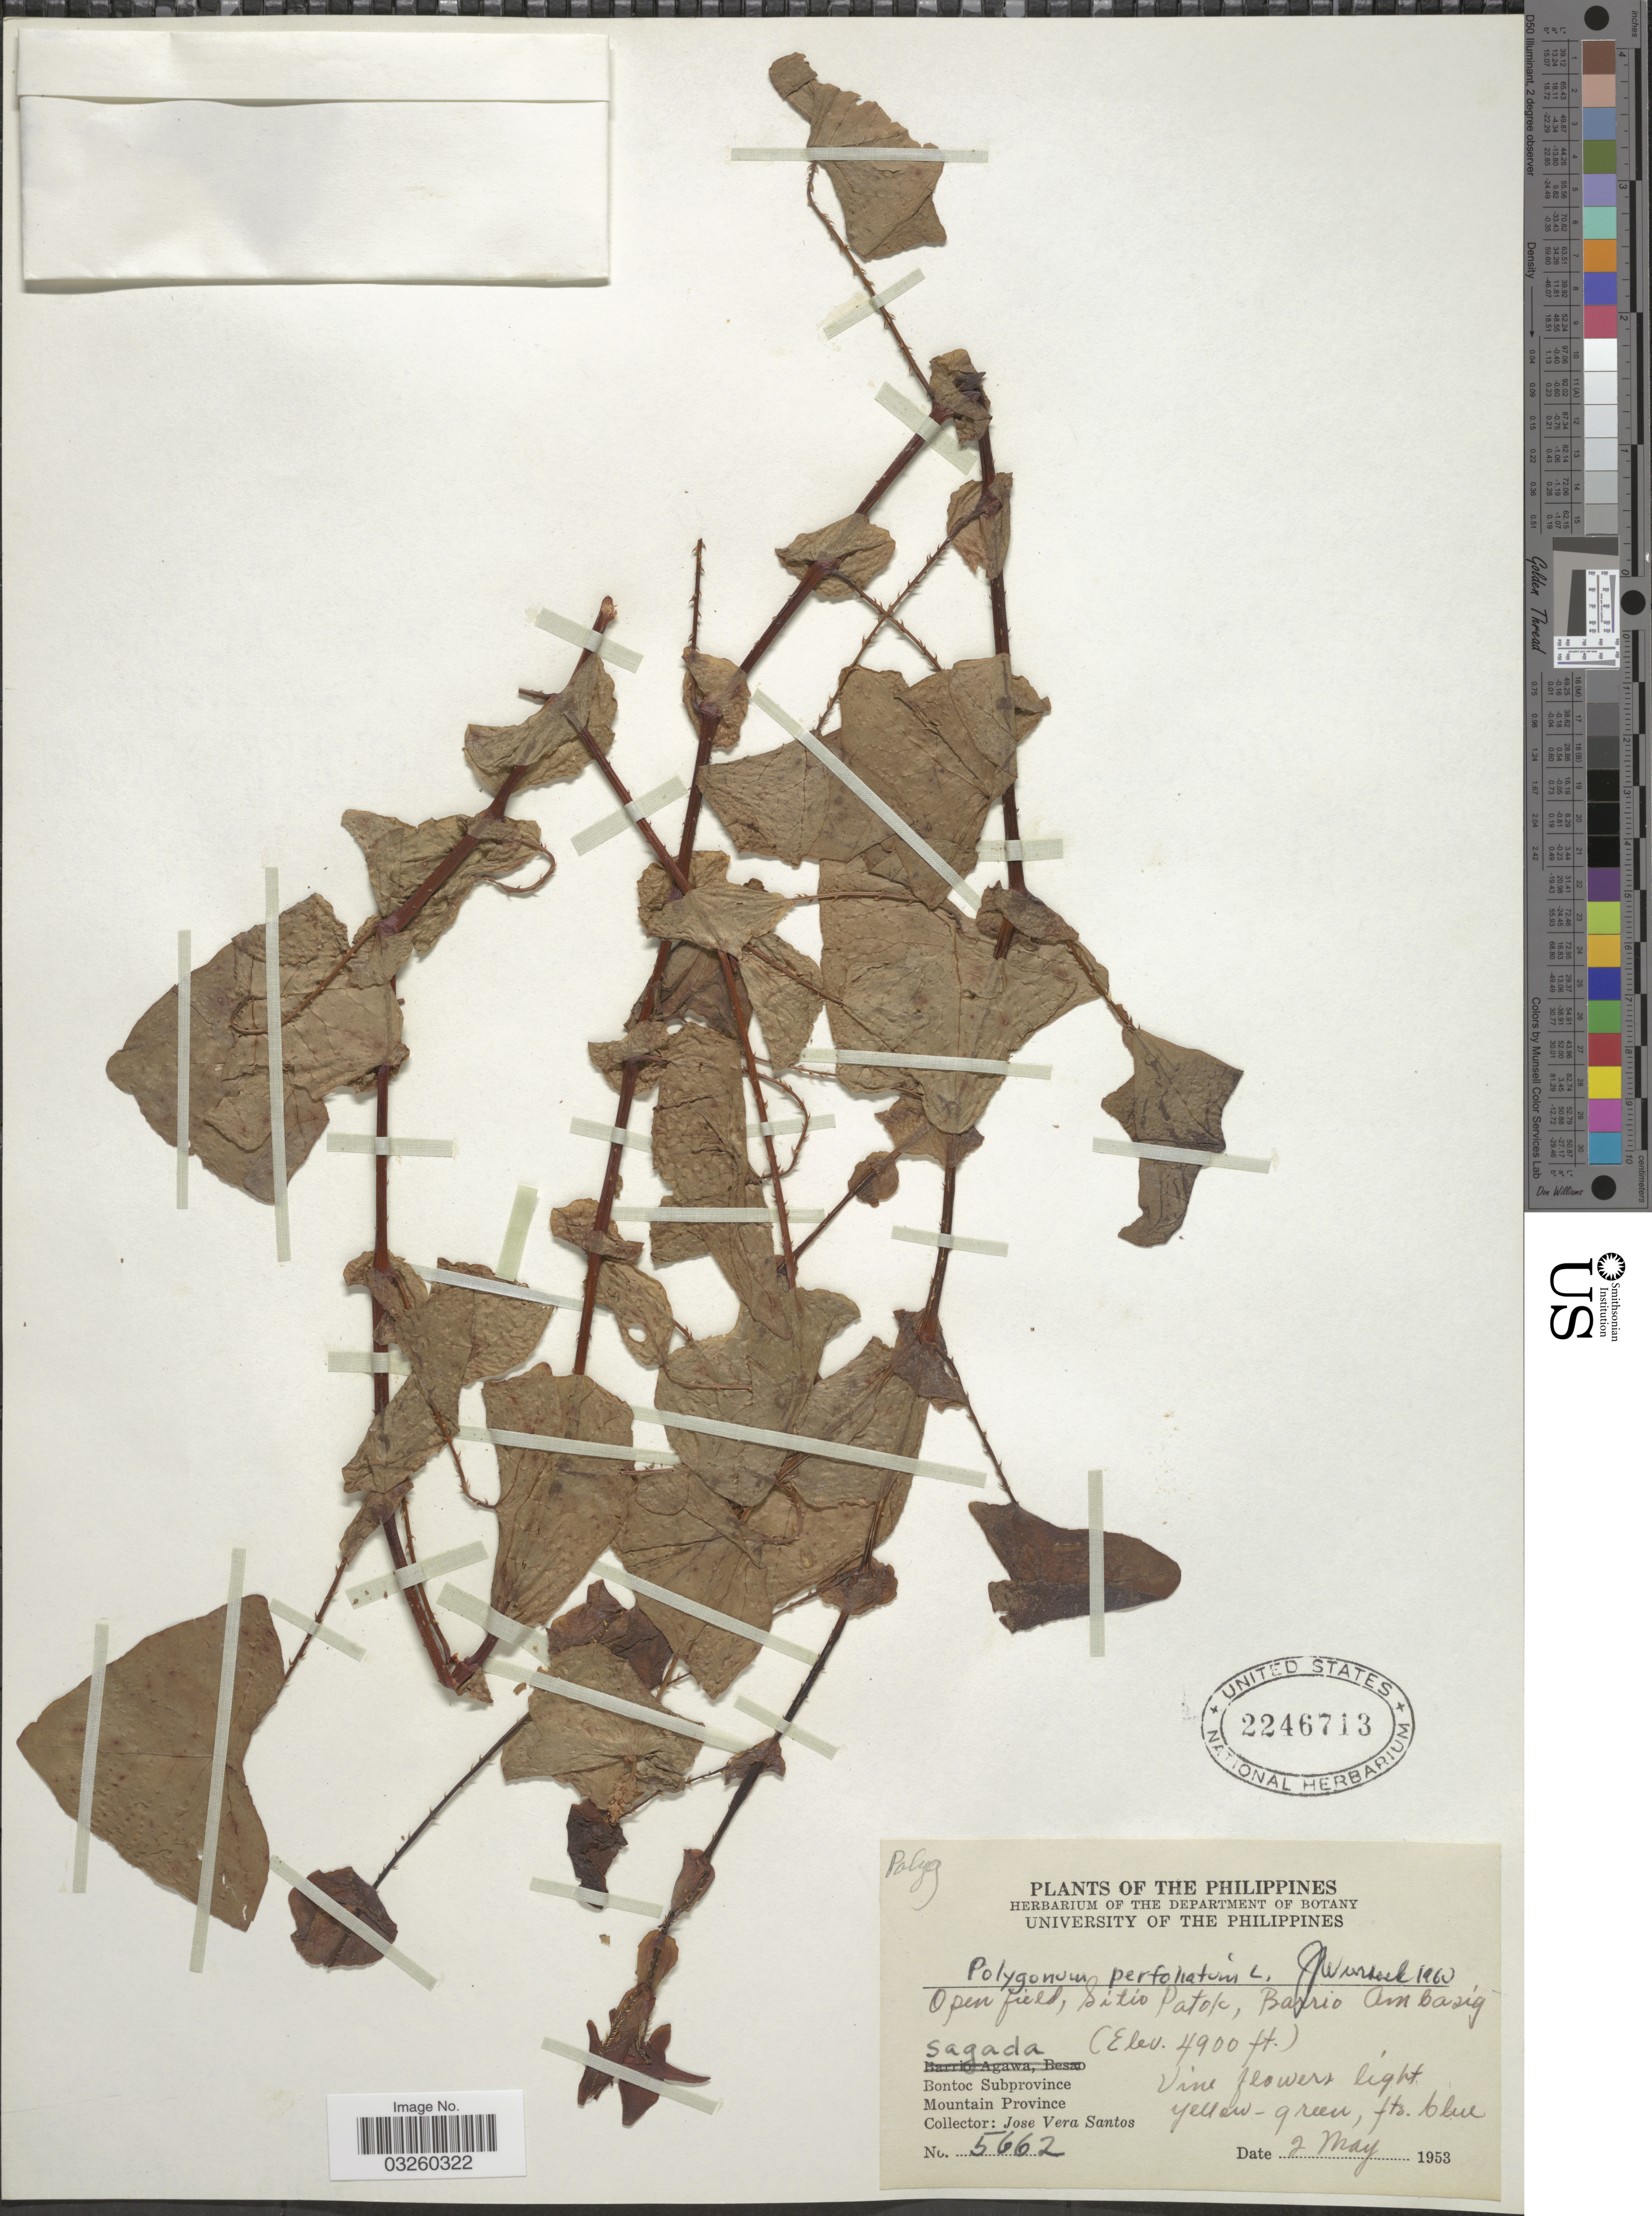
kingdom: Plantae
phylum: Tracheophyta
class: Magnoliopsida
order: Caryophyllales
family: Polygonaceae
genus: Polygonum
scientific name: Polygonum perfoliatum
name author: L.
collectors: J. Santos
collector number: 5662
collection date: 1953-05-02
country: Philippines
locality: Open field, Sitio Patok, Barrio Am Cazig Sagada. Bontoc Subprovince. Mountain Province.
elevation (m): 1494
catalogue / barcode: US 2246713